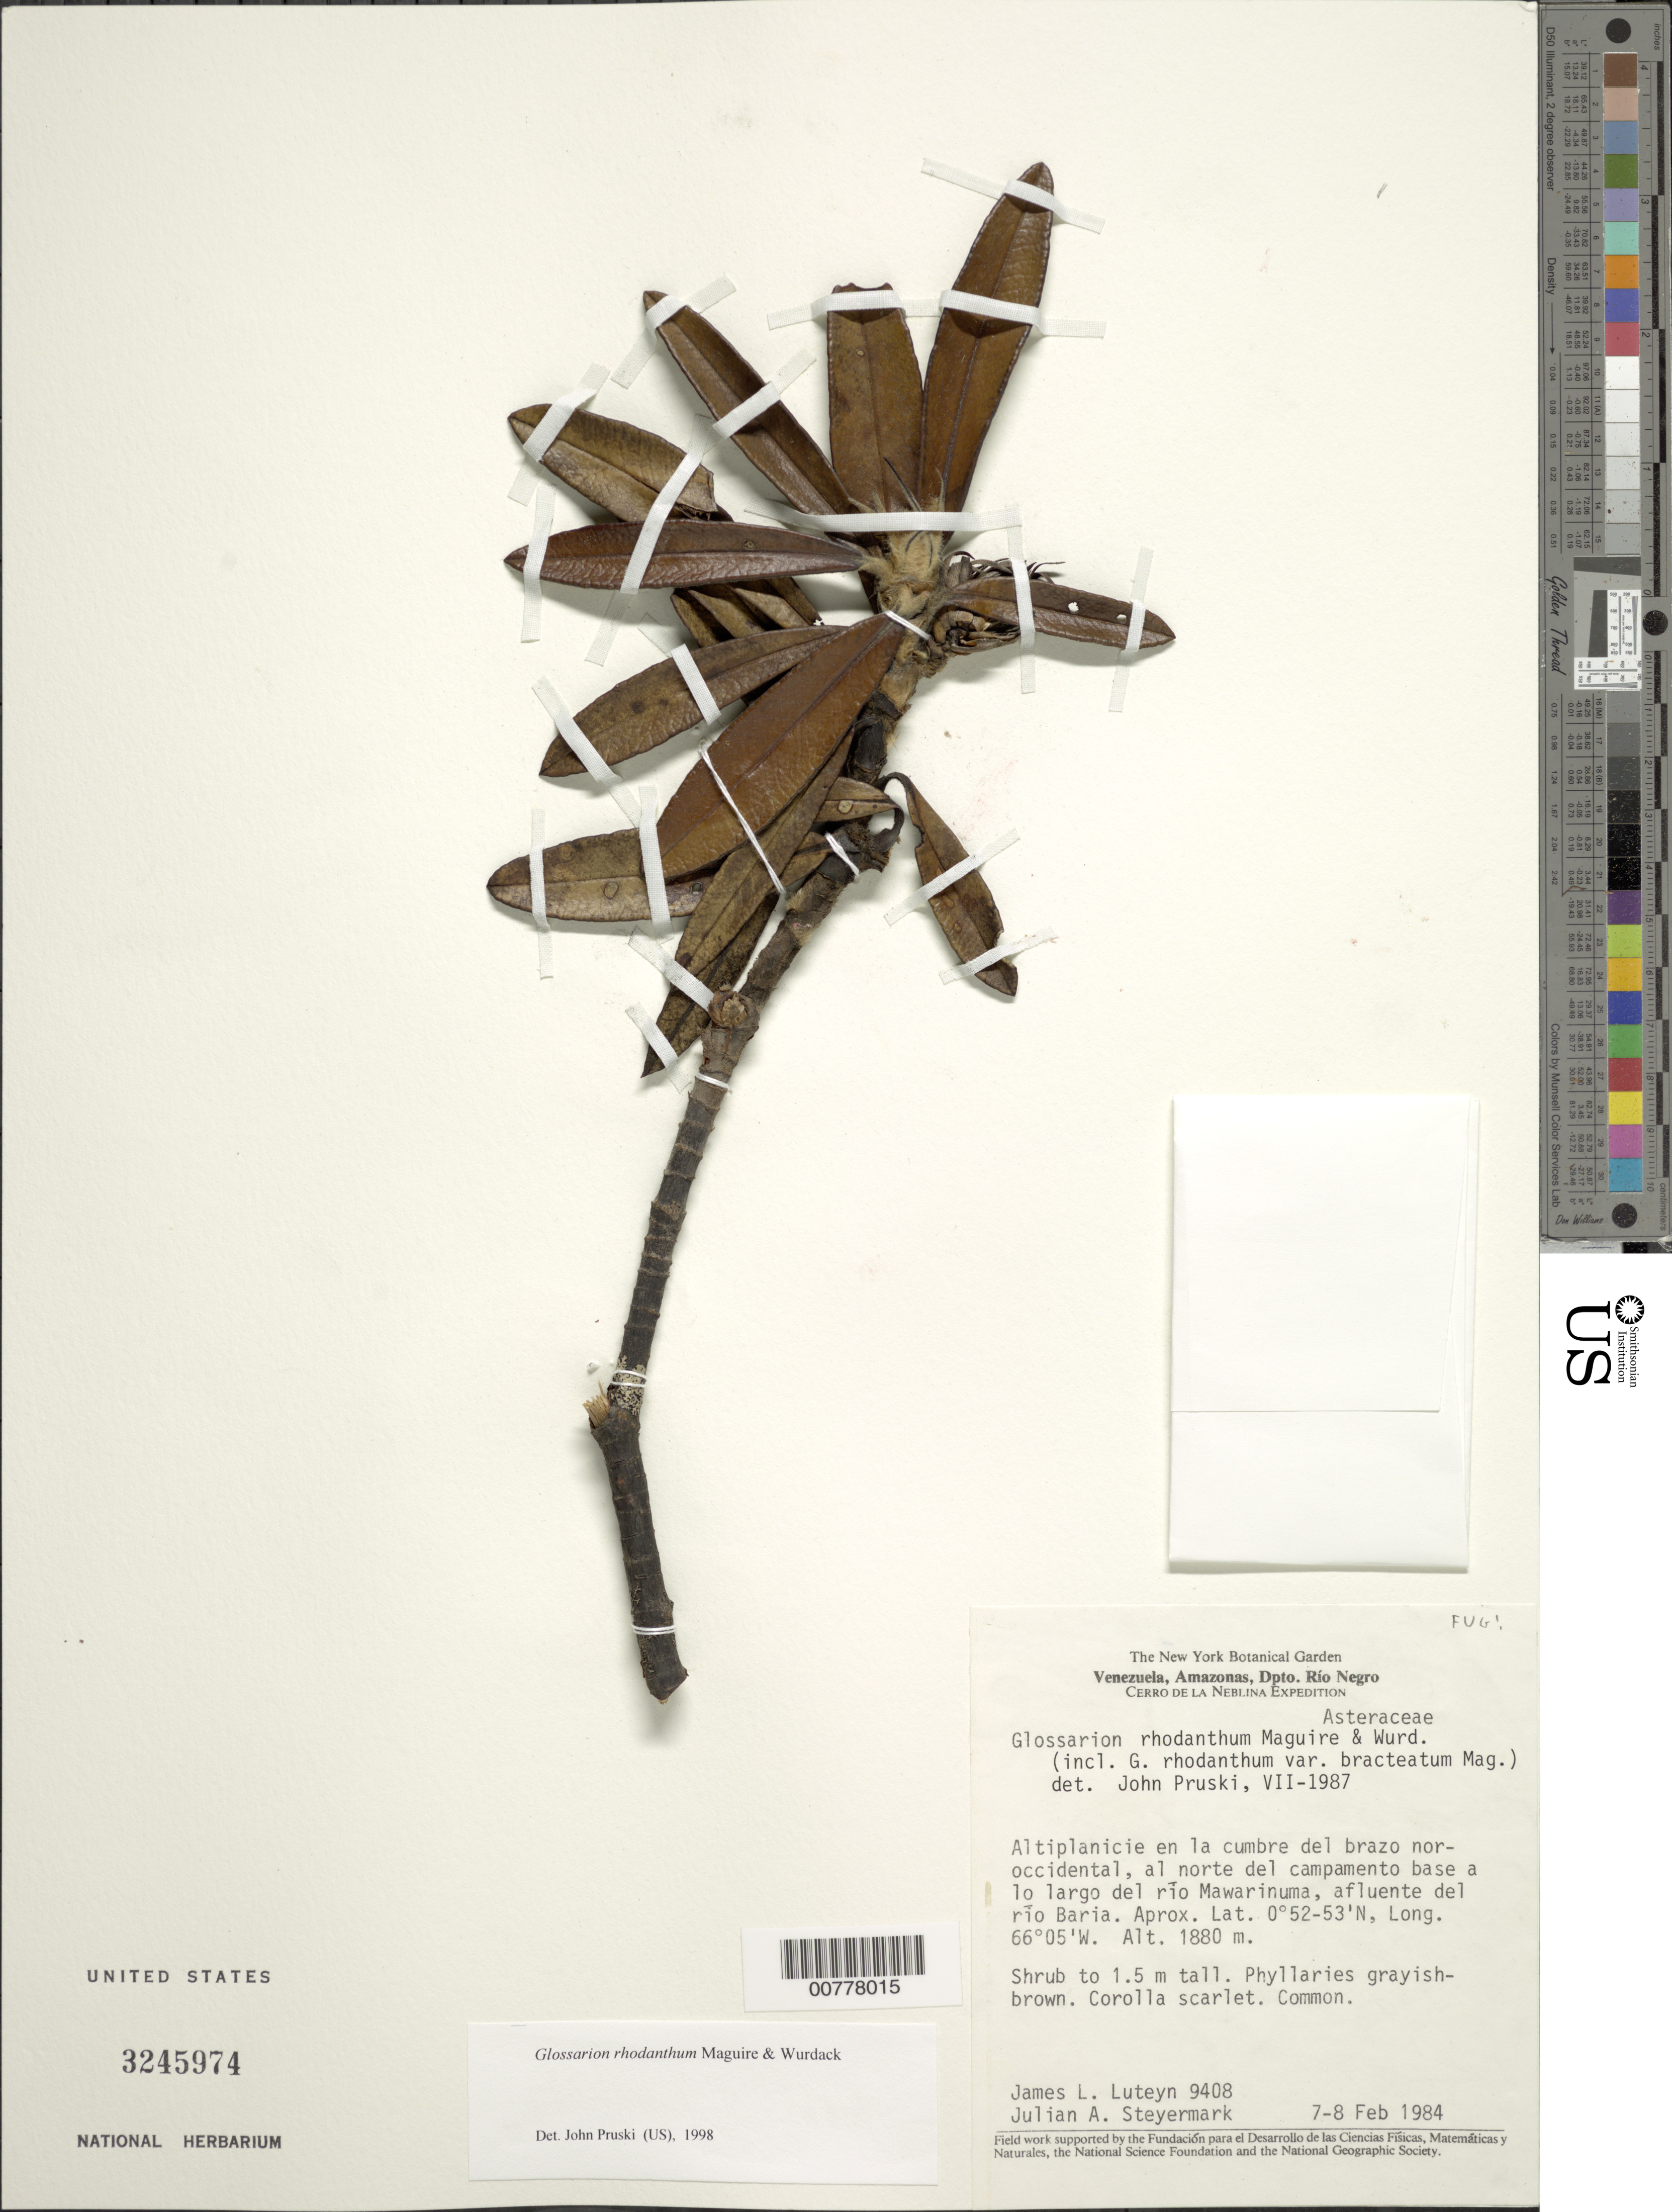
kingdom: Plantae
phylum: Tracheophyta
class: Magnoliopsida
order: Asterales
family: Asteraceae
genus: Glossarion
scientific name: Glossarion rhodanthum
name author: Maguire & Wurdack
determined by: Pruski, J. F.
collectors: J. L. Luteyn & J. Steyermark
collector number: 9408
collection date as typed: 7-Feb-84 to 8-Feb-84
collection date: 1984-02-07/1984-02-08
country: Venezuela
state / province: Amazonas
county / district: Río Negro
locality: Río Mawarinuma, affluente del Río Baria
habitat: Altiplanicie en la cumbre del brazo nor-occidental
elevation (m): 1880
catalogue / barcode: US 3245974